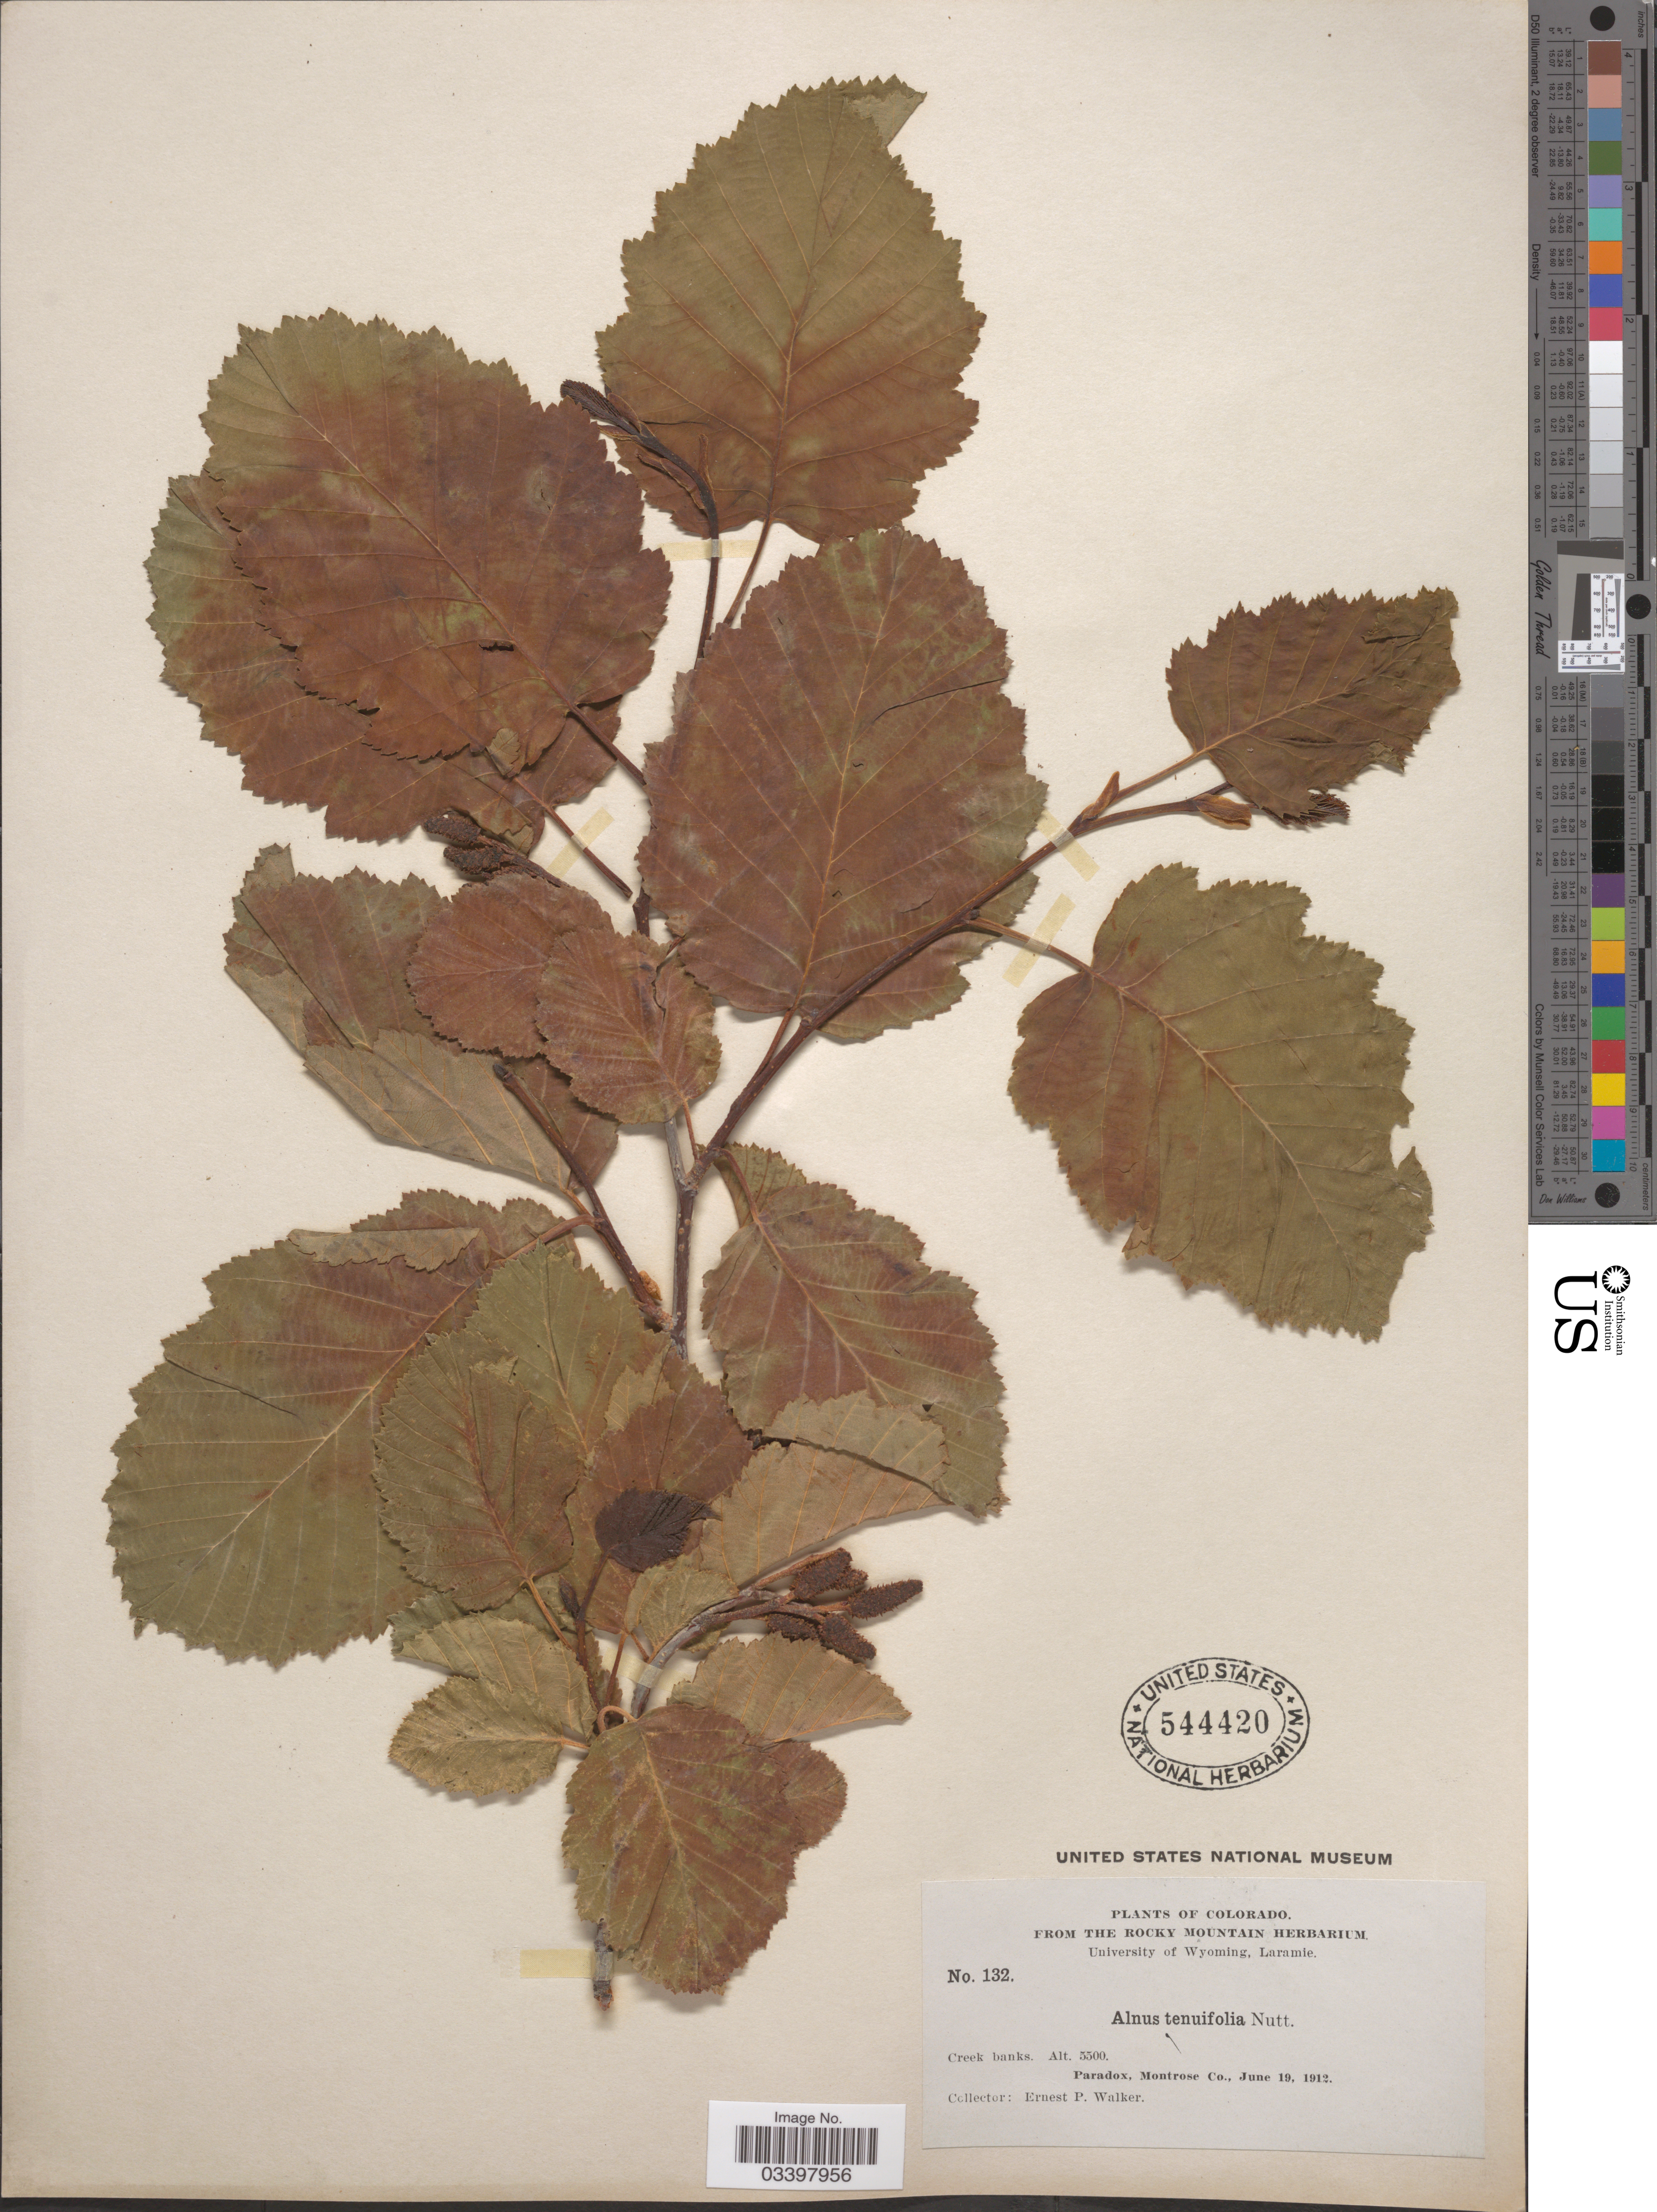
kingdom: Plantae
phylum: Tracheophyta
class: Magnoliopsida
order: Fagales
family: Betulaceae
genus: Alnus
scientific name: Alnus tenuifolia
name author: Nutt.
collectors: E. P. Walker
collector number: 132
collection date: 1912-06-19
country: United States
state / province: Colorado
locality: Paradox, Montrose Co.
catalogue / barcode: US 544420